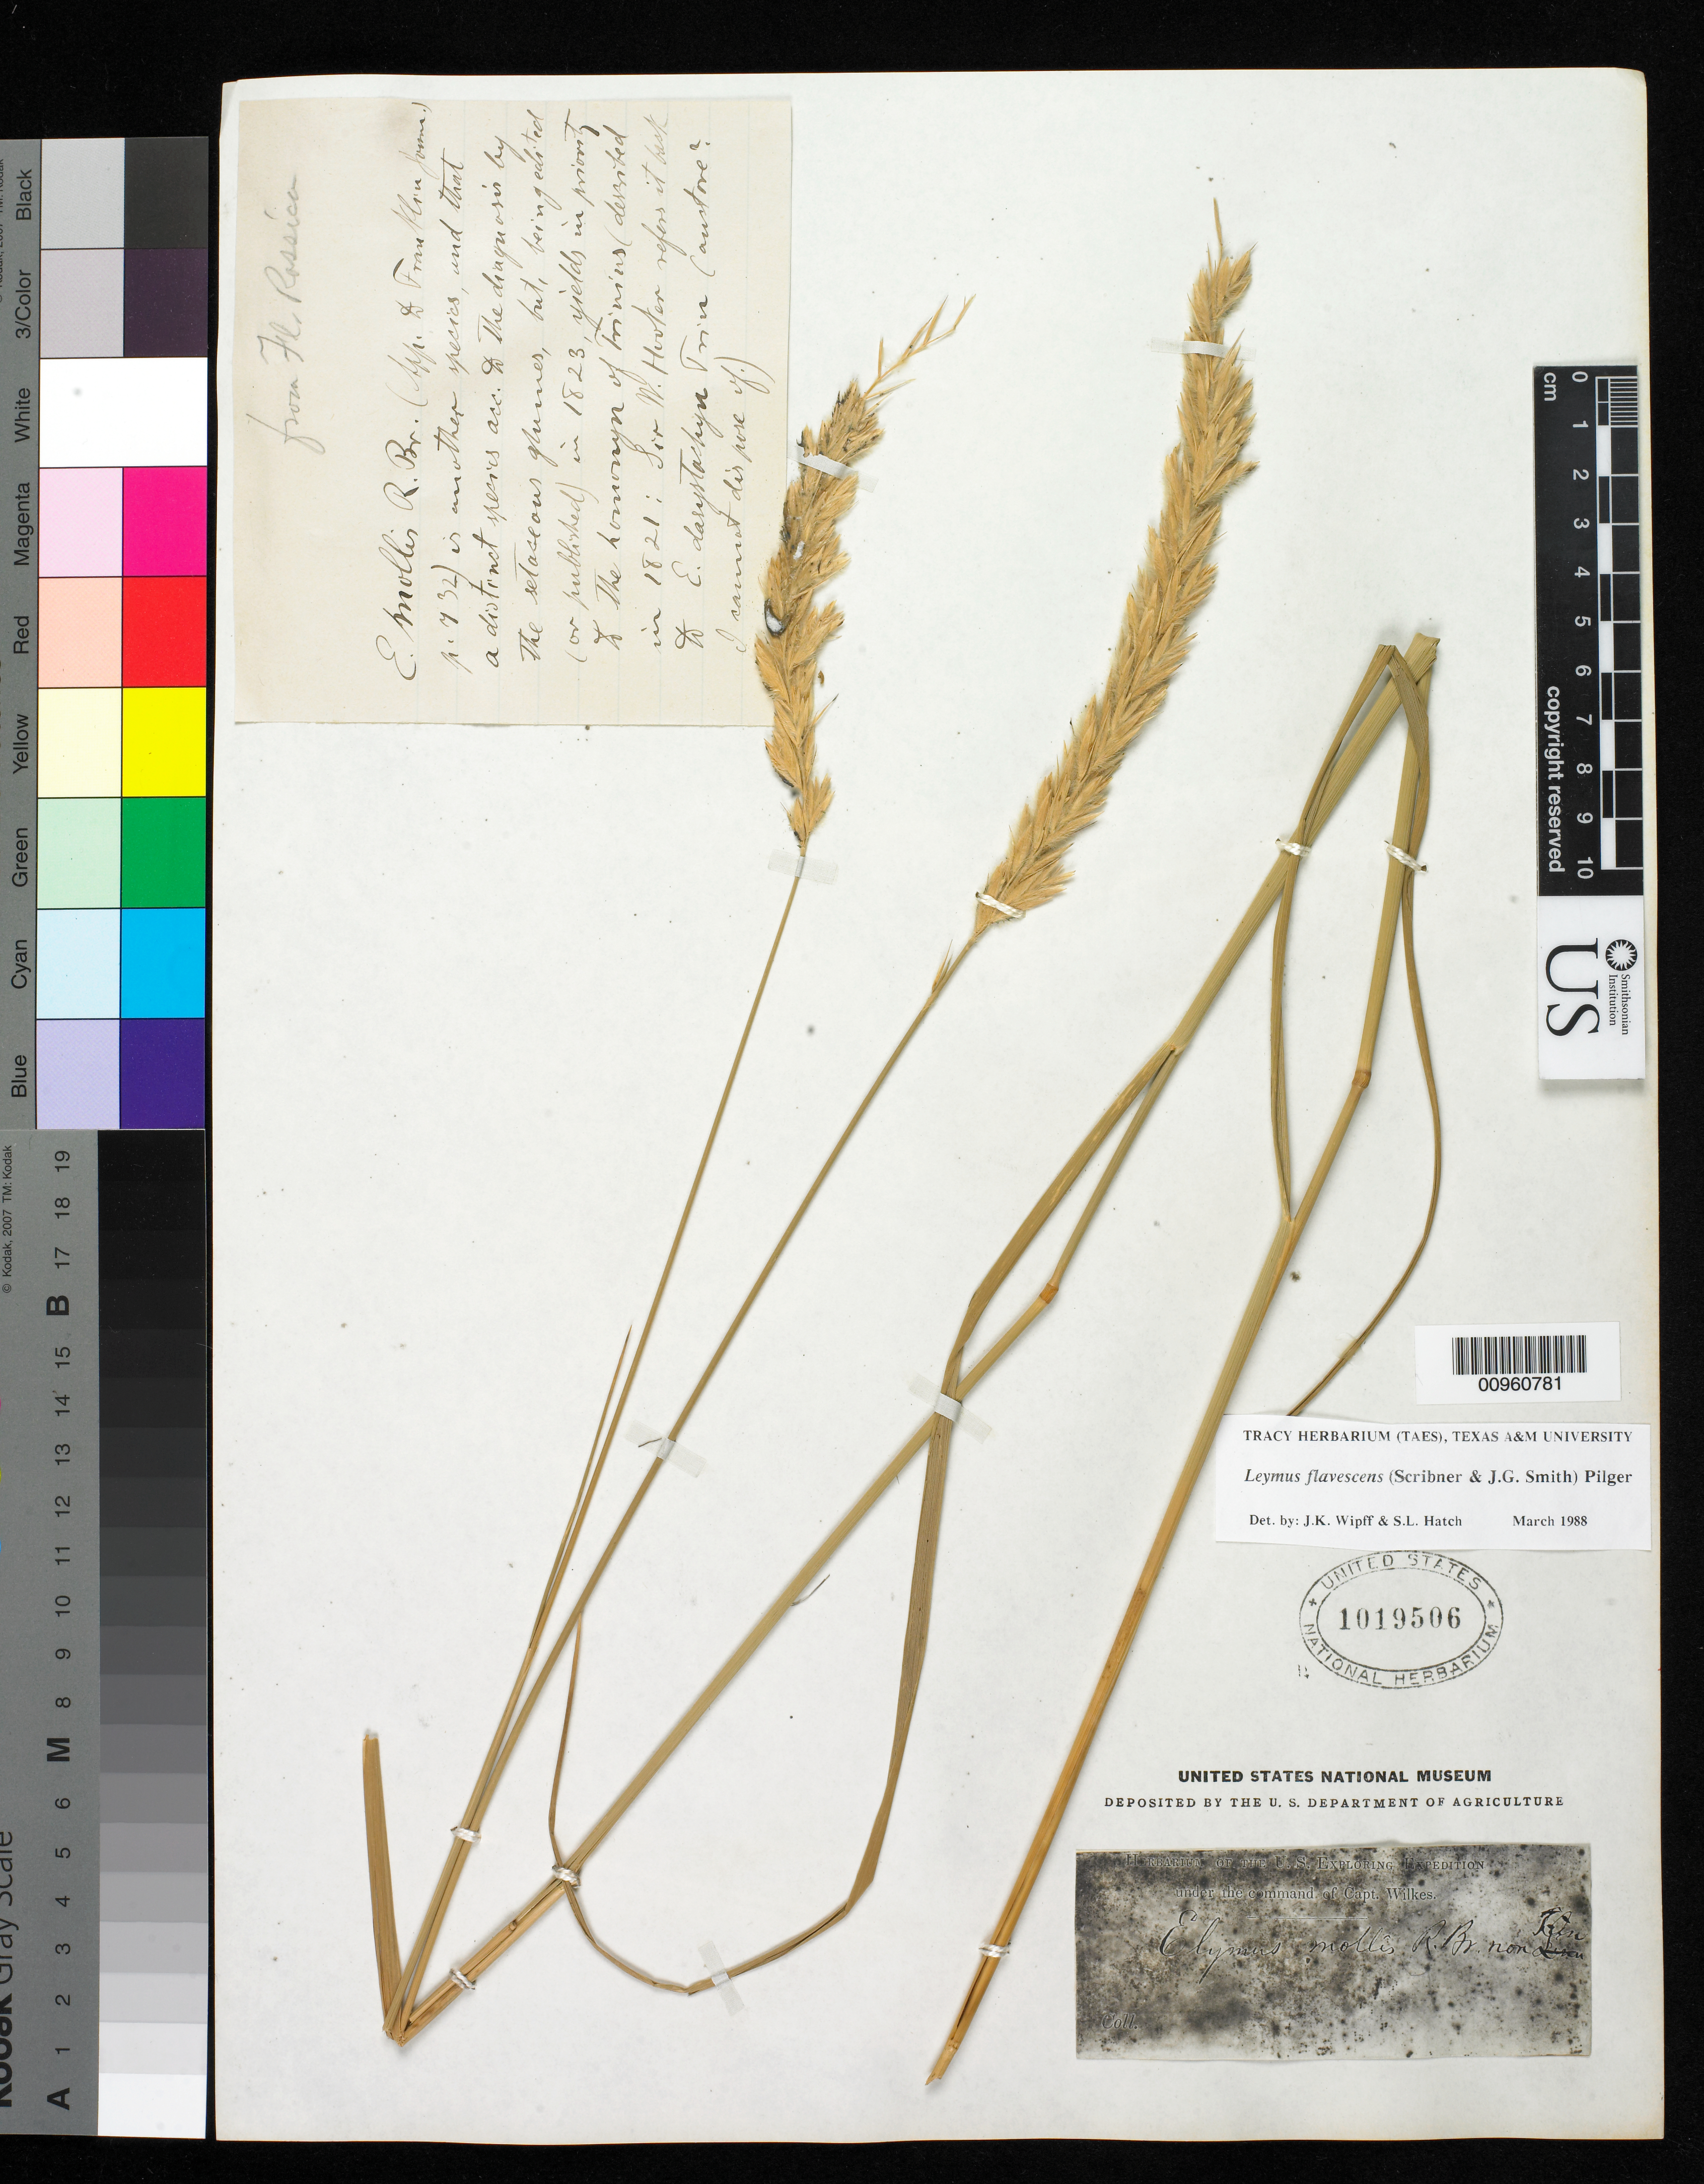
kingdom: Plantae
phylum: Tracheophyta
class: Liliopsida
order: Poales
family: Poaceae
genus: Leymus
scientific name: Leymus flavescens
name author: (Scribn. & J.G. Sm.) Pilg.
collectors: Wilkes Explor. Exped.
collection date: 1838/1842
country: United States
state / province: Oregon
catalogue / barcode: US 1019506